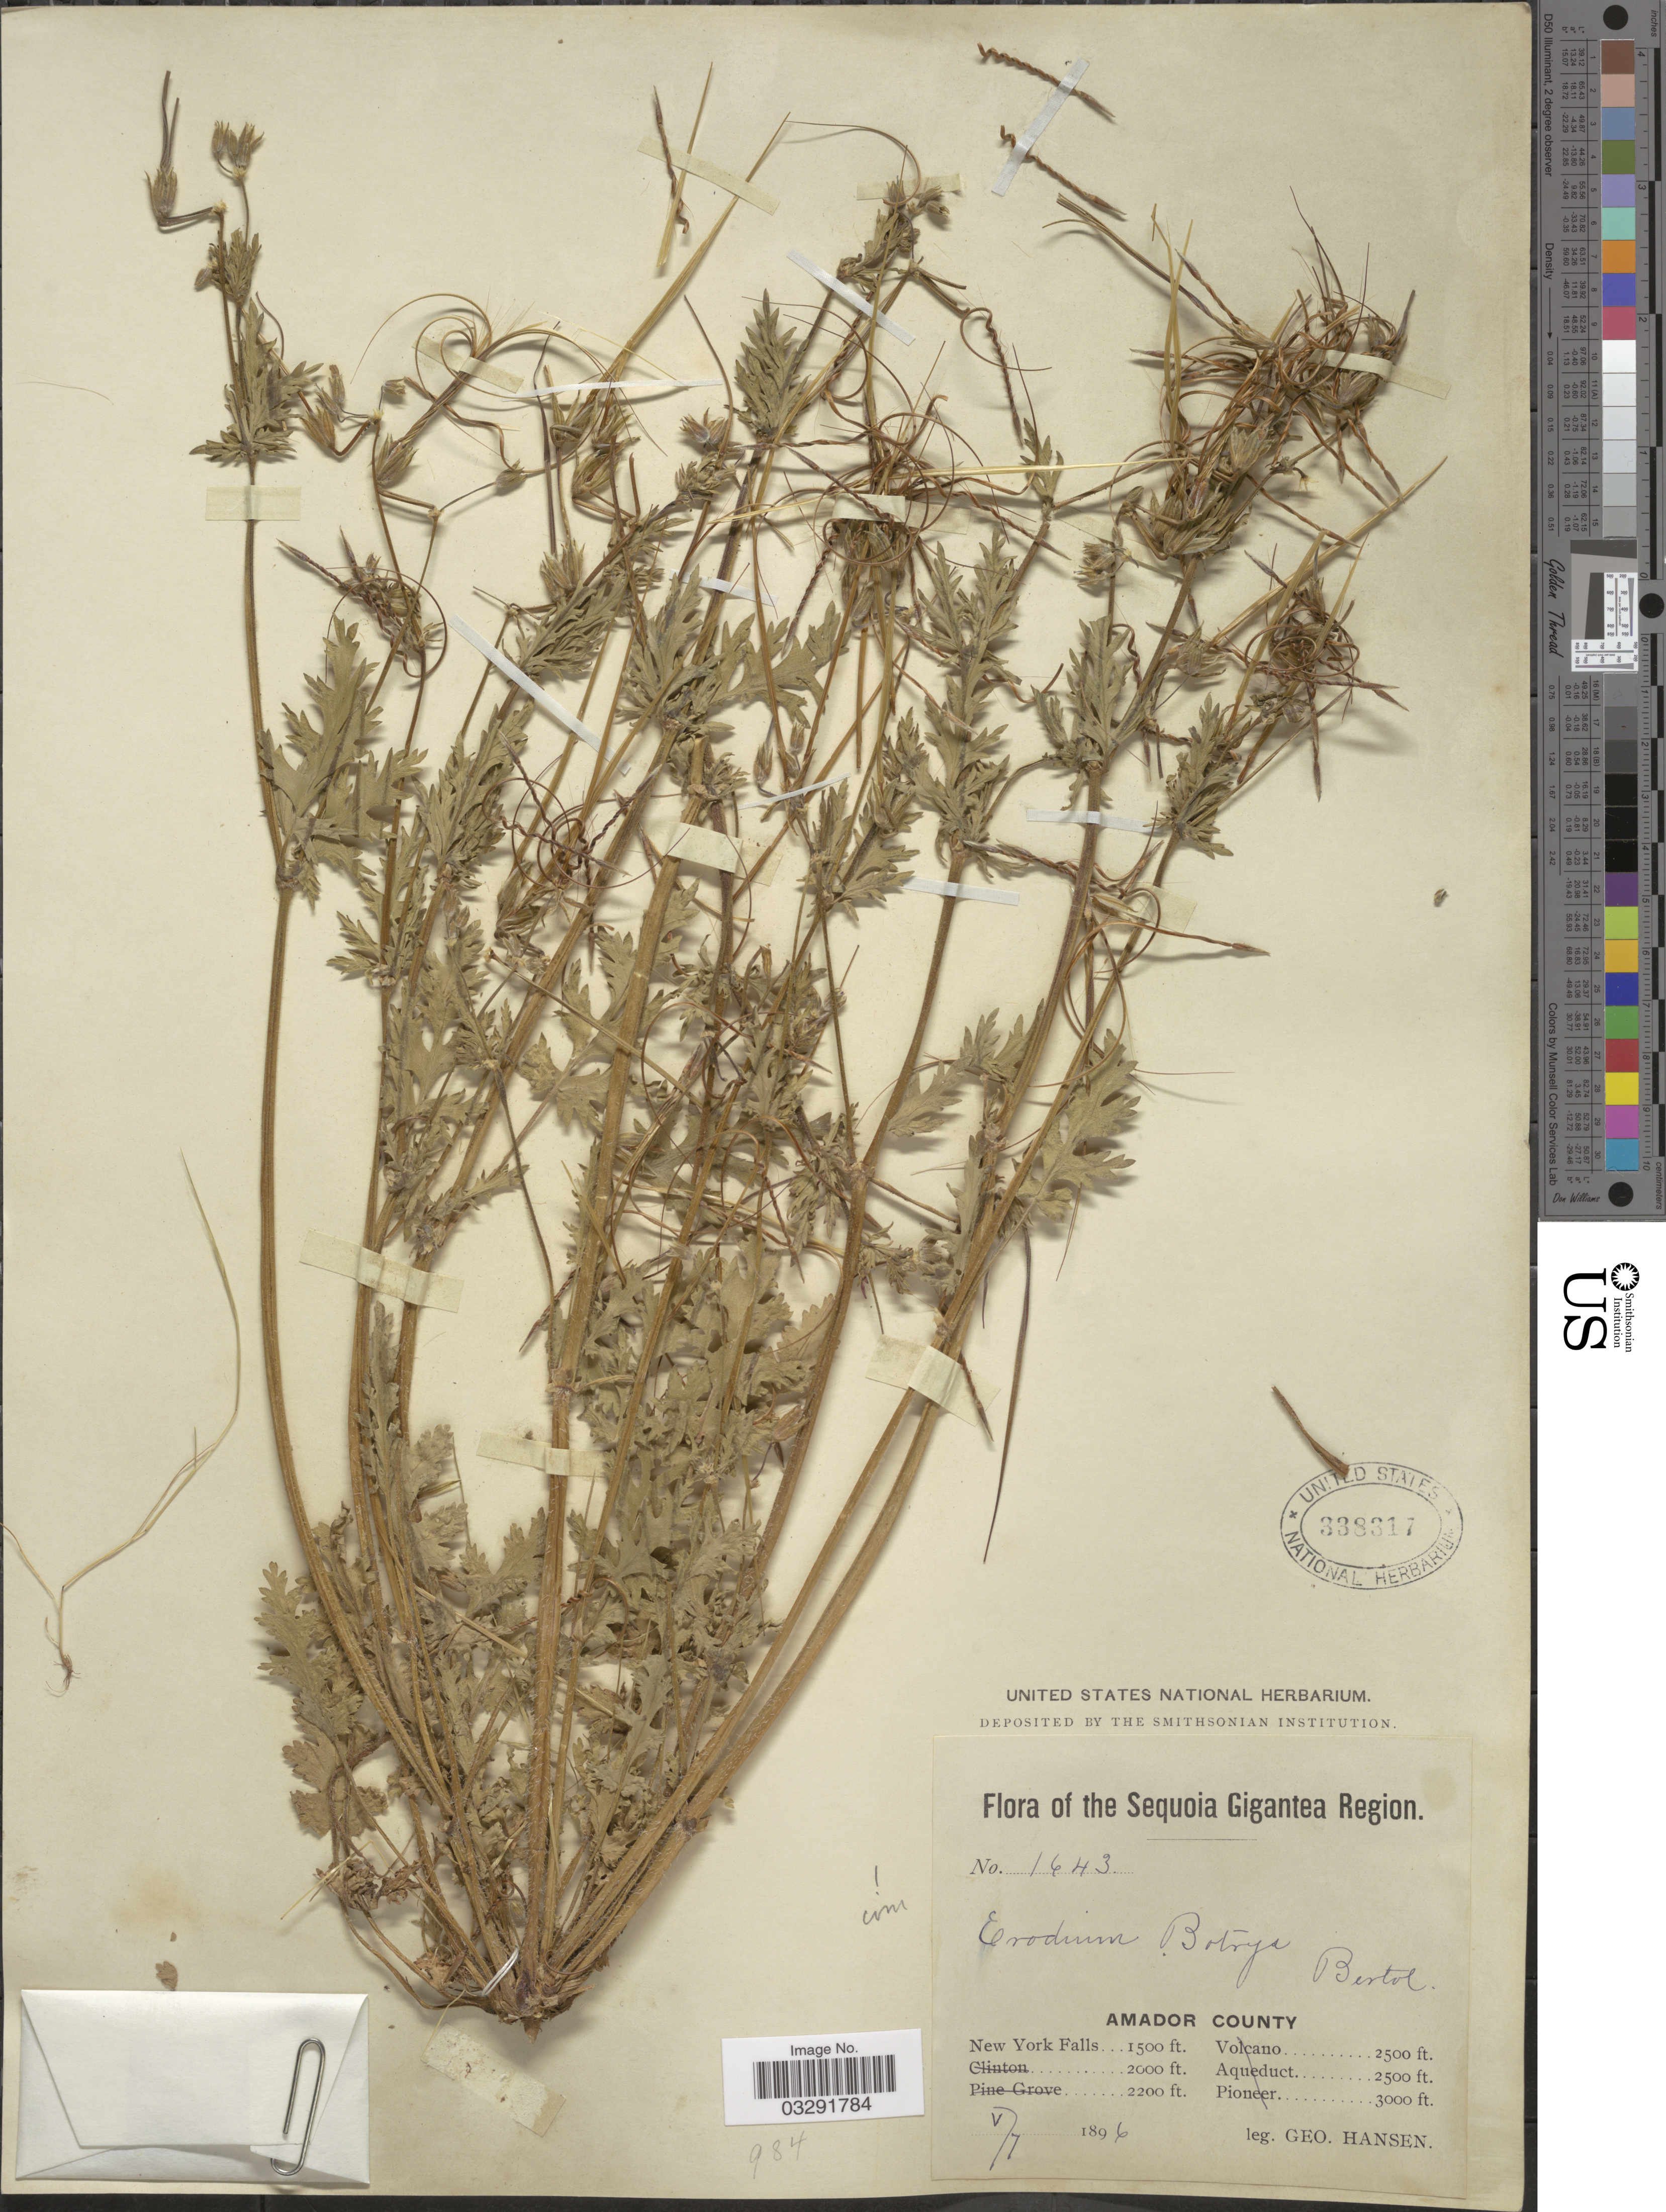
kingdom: Plantae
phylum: Tracheophyta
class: Magnoliopsida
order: Geraniales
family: Geraniaceae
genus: Erodium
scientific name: Erodium botrys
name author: (Cav.) Bertol.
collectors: G. Hansen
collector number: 1643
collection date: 1896-05-07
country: United States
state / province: California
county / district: Amador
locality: Sequoia Gigantea Region. Amador County. New York Falls.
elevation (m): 457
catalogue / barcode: US 338317